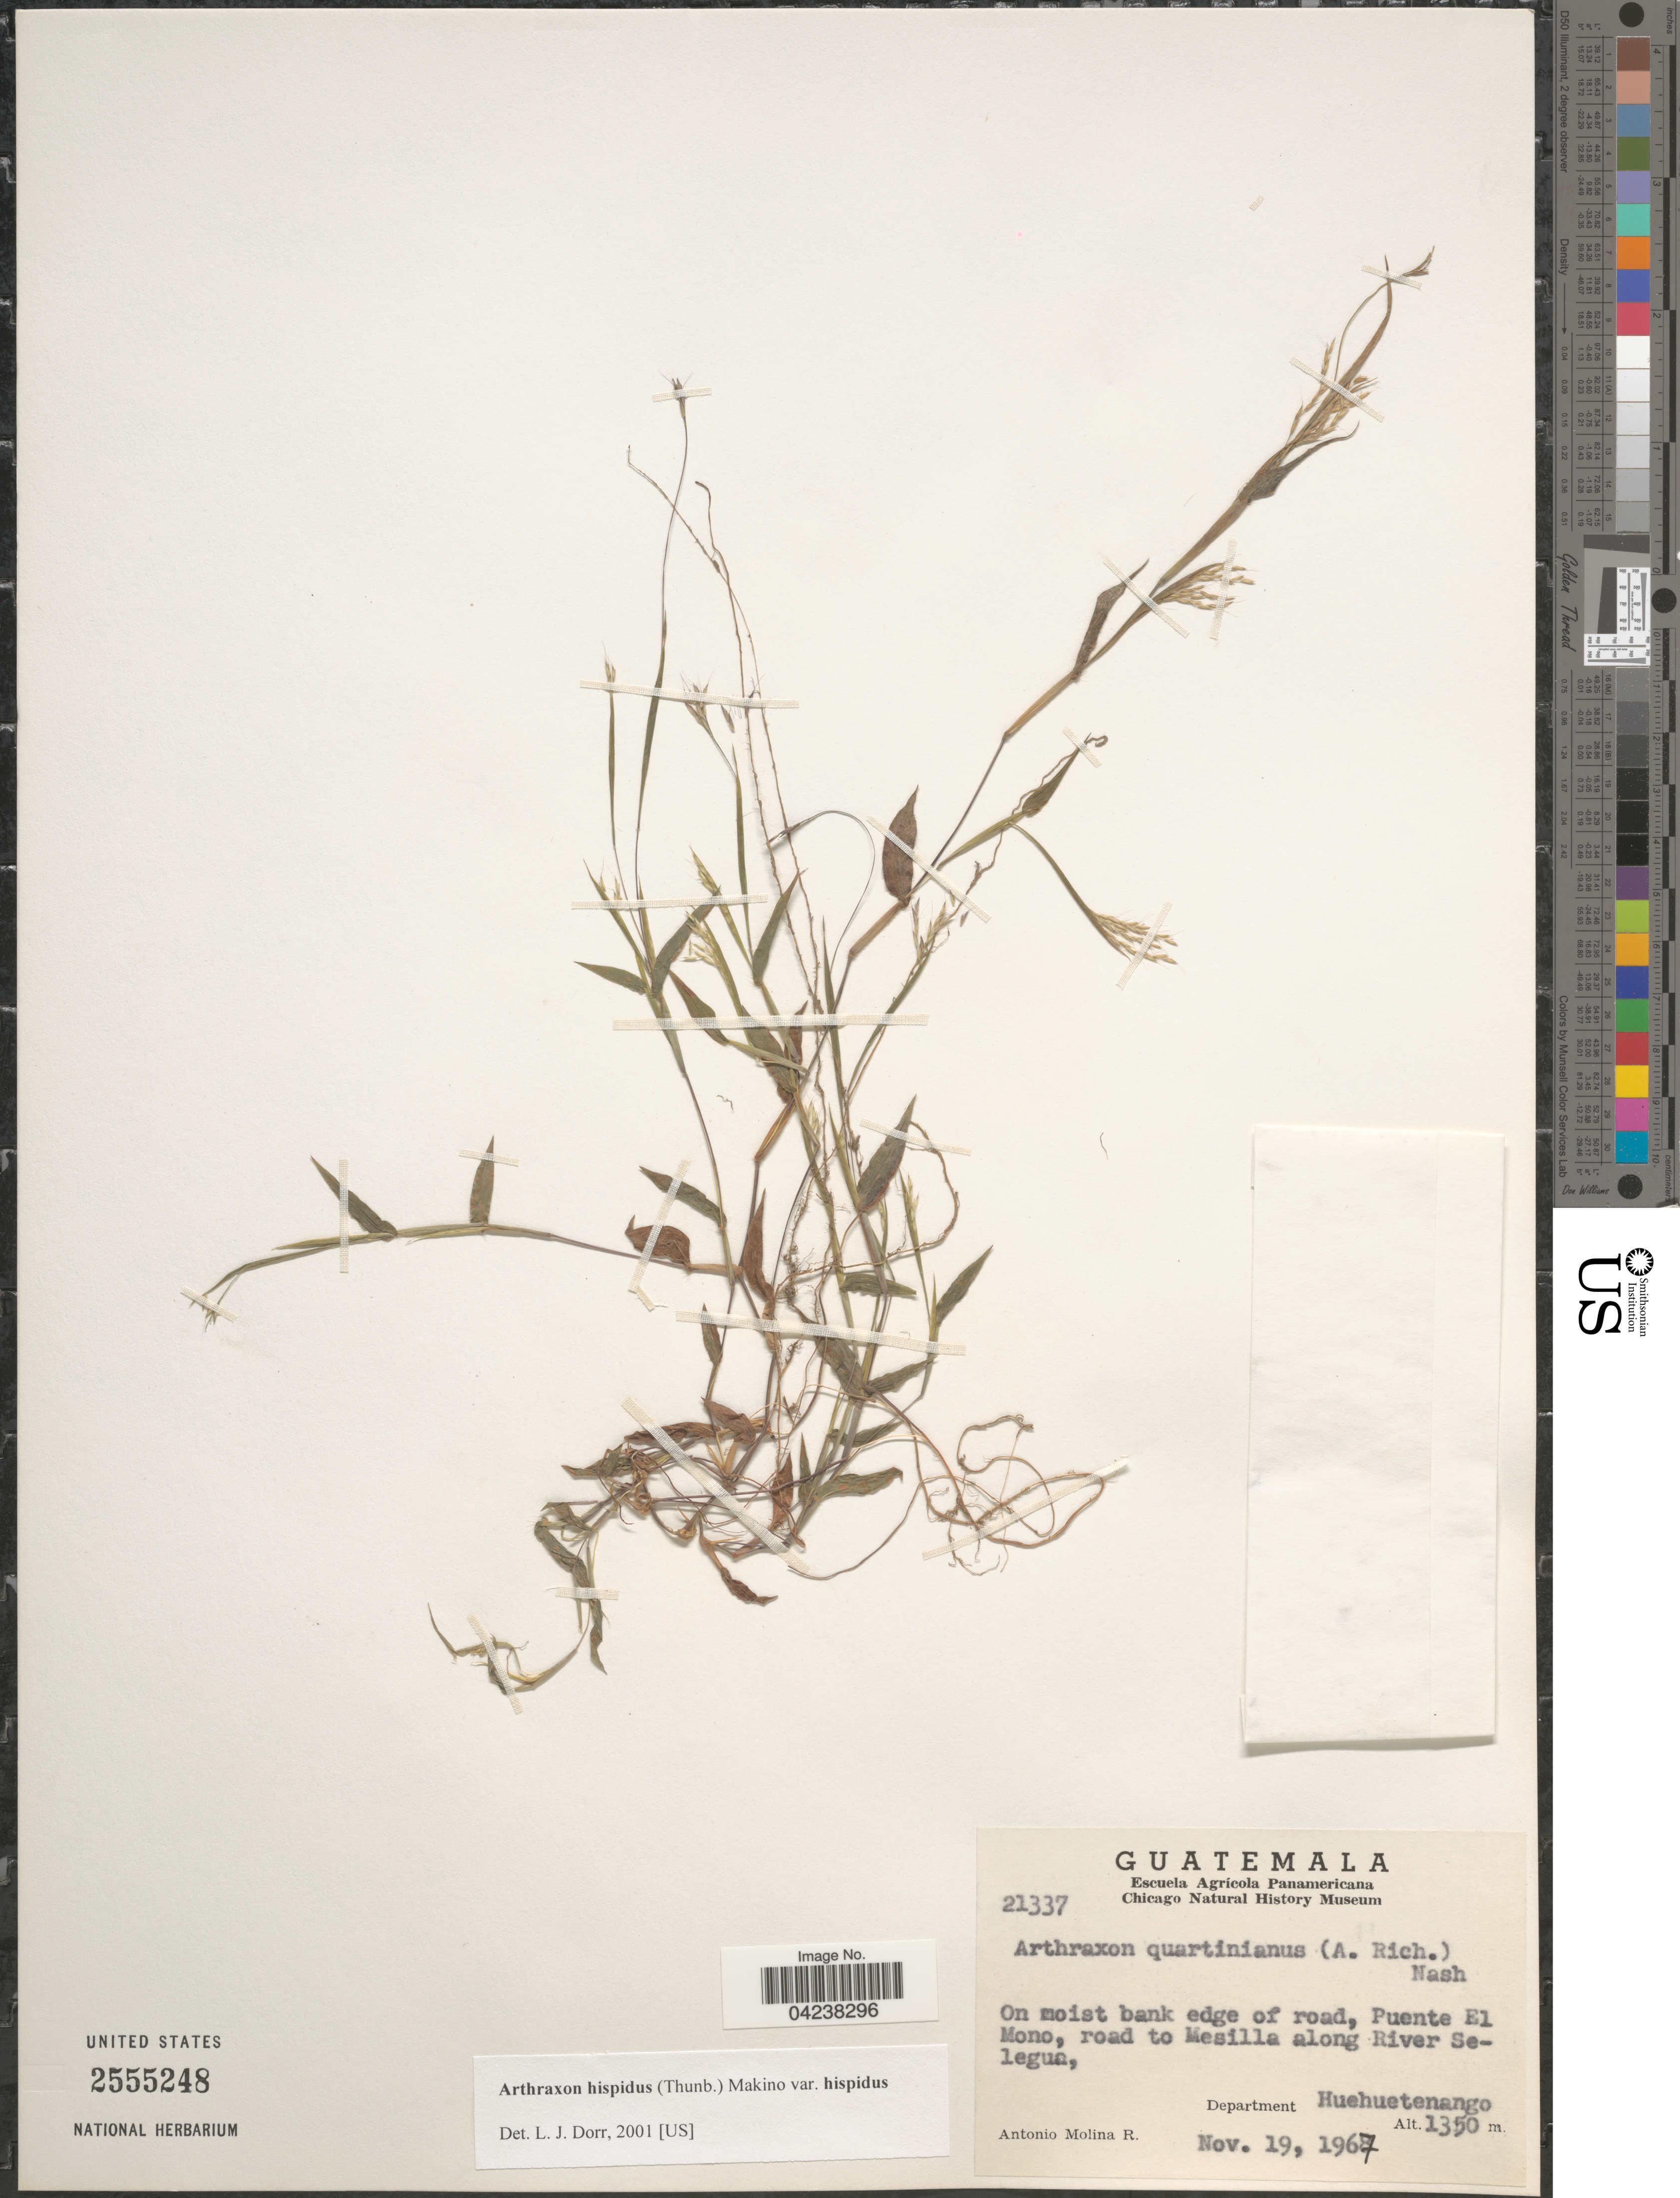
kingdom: Plantae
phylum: Tracheophyta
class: Liliopsida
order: Poales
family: Poaceae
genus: Arthraxon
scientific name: Arthraxon hispidus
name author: (Thunb.) Makino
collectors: A. Molina R.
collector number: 21337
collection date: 1967-11-19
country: Guatemala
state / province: Huehuetenango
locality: On moist bank edge of road, Puente El Mono, road to Mesilla along River Selegua, Department Huehuetenango.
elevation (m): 1350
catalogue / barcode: US 2555248